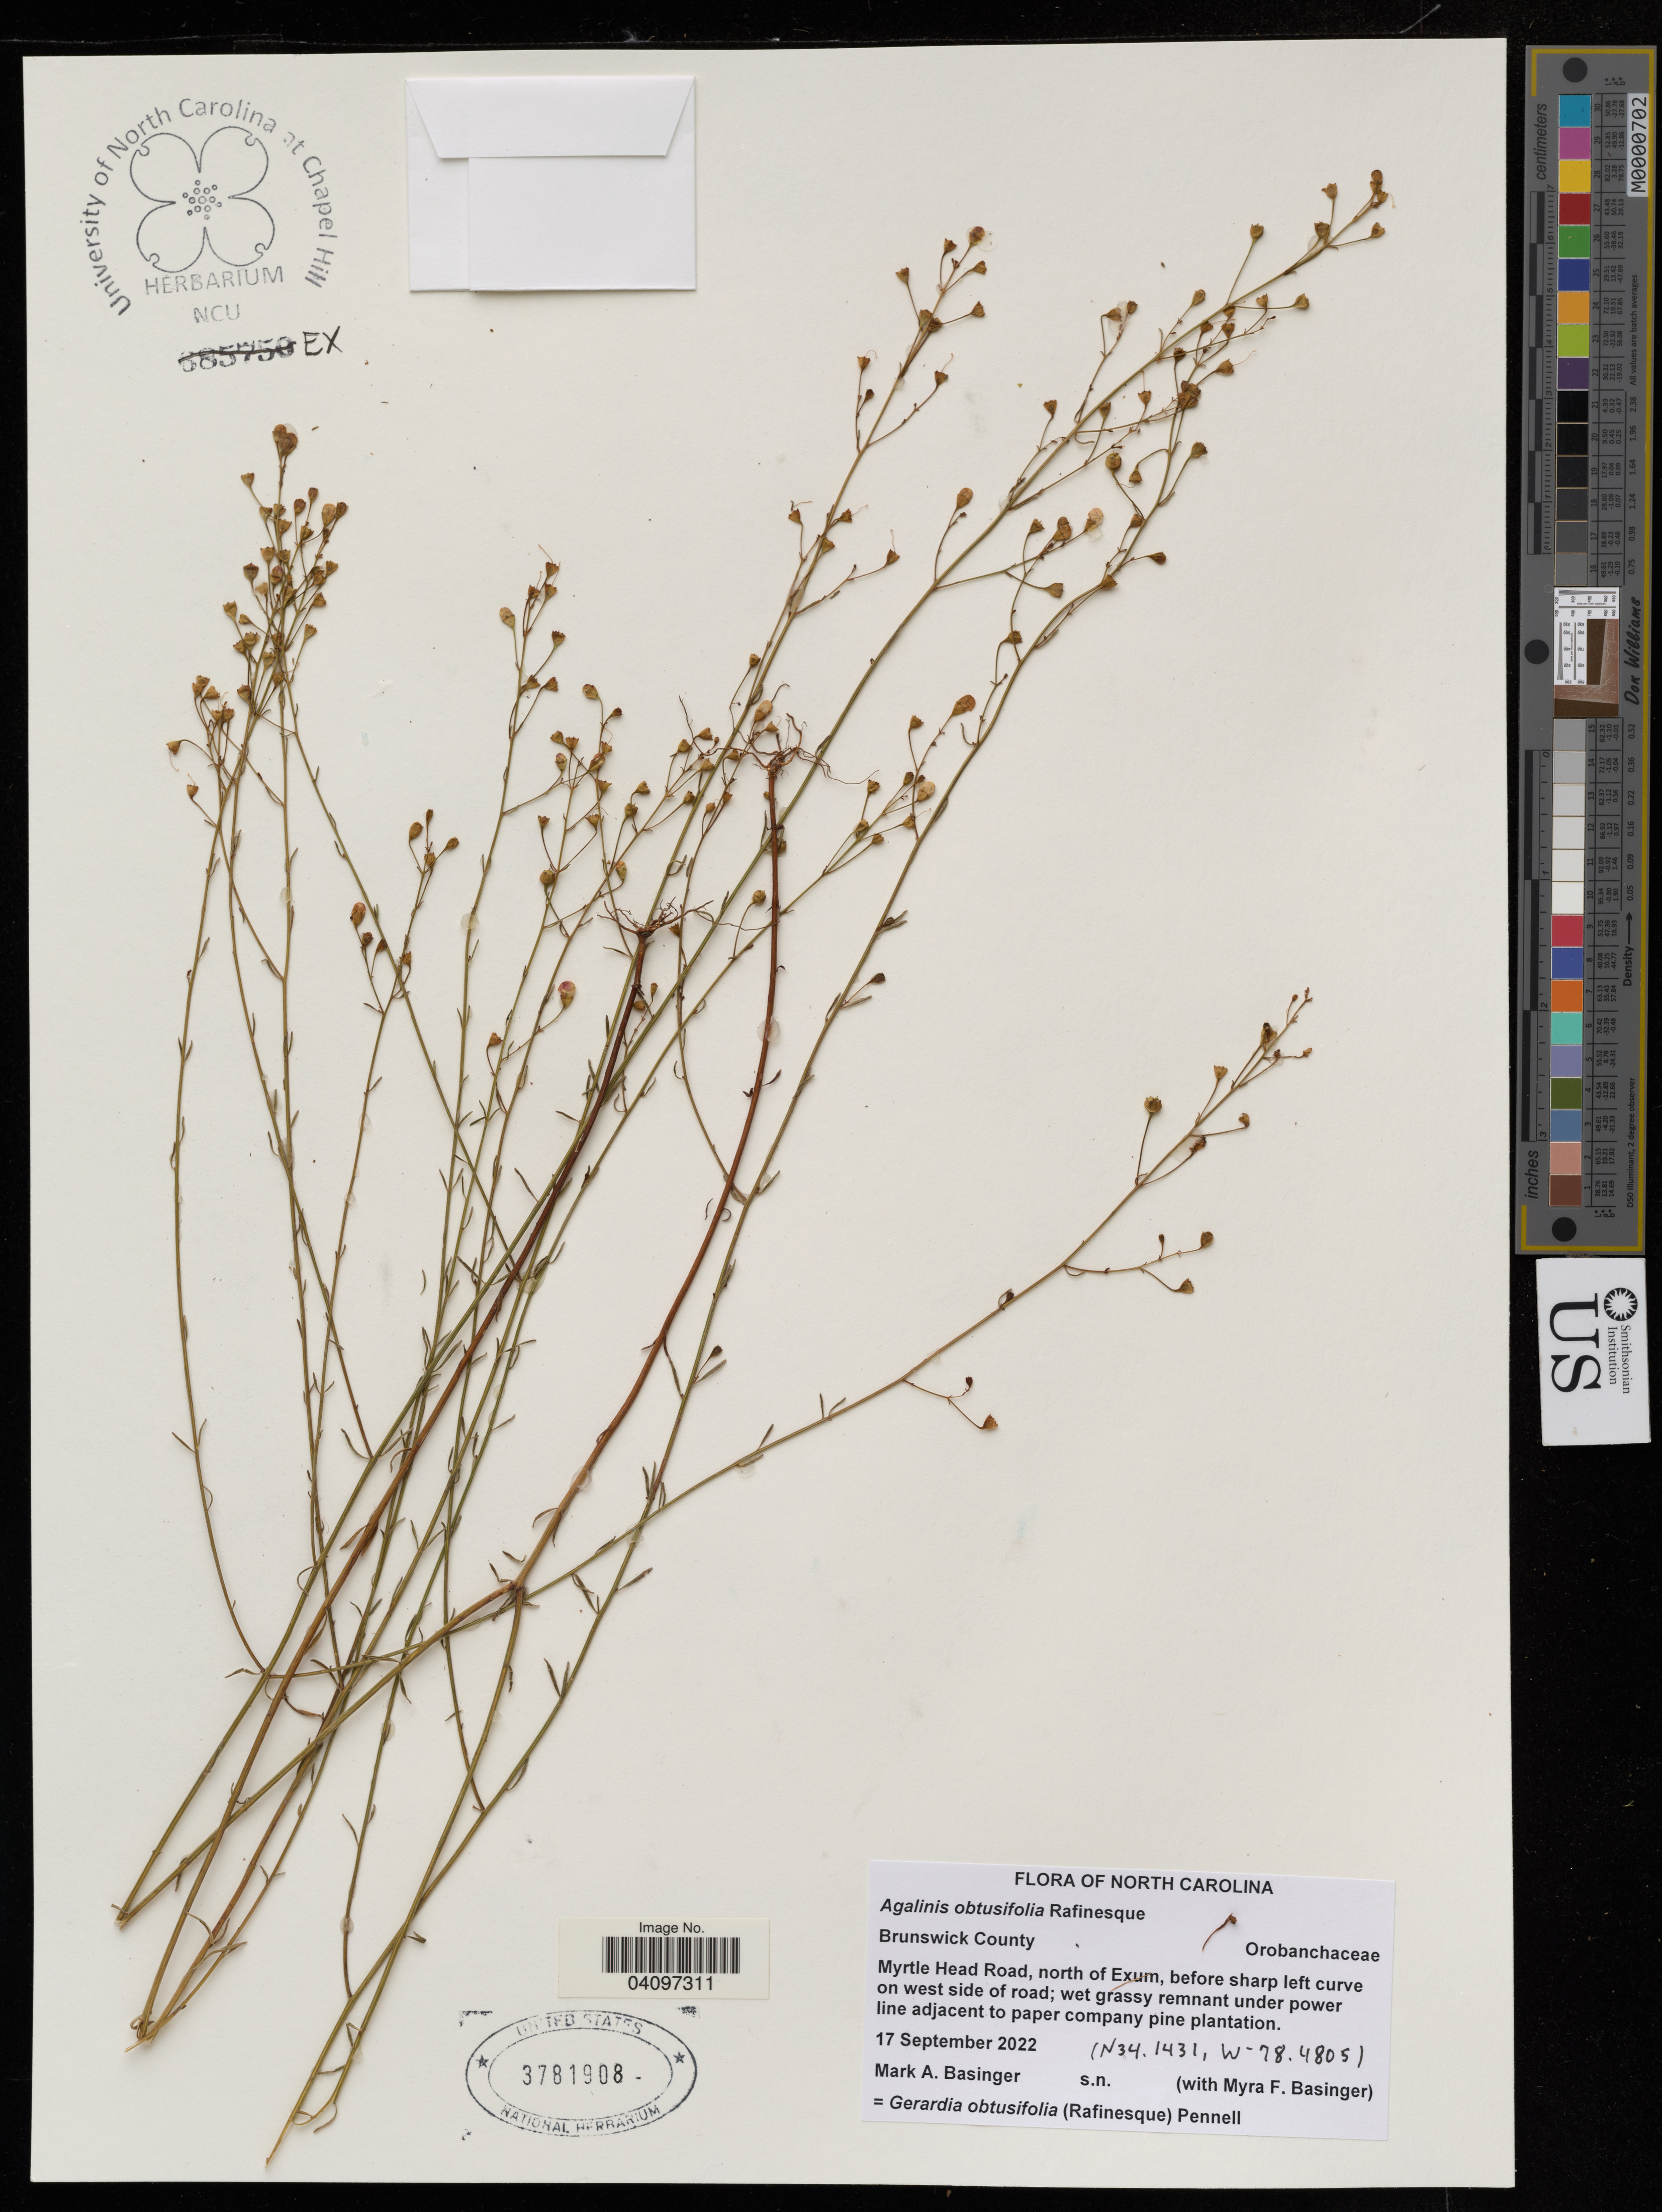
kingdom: Plantae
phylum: Tracheophyta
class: Magnoliopsida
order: Lamiales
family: Orobanchaceae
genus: Agalinis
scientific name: Agalinis obtusifolia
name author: Raf.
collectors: M. Basinger & M. Basinger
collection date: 2022-09-17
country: United States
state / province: North Carolina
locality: Brunswick County. Myrtle Head Road, north of Exum, before sharp left curve on west side of road.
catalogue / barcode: US 3781908